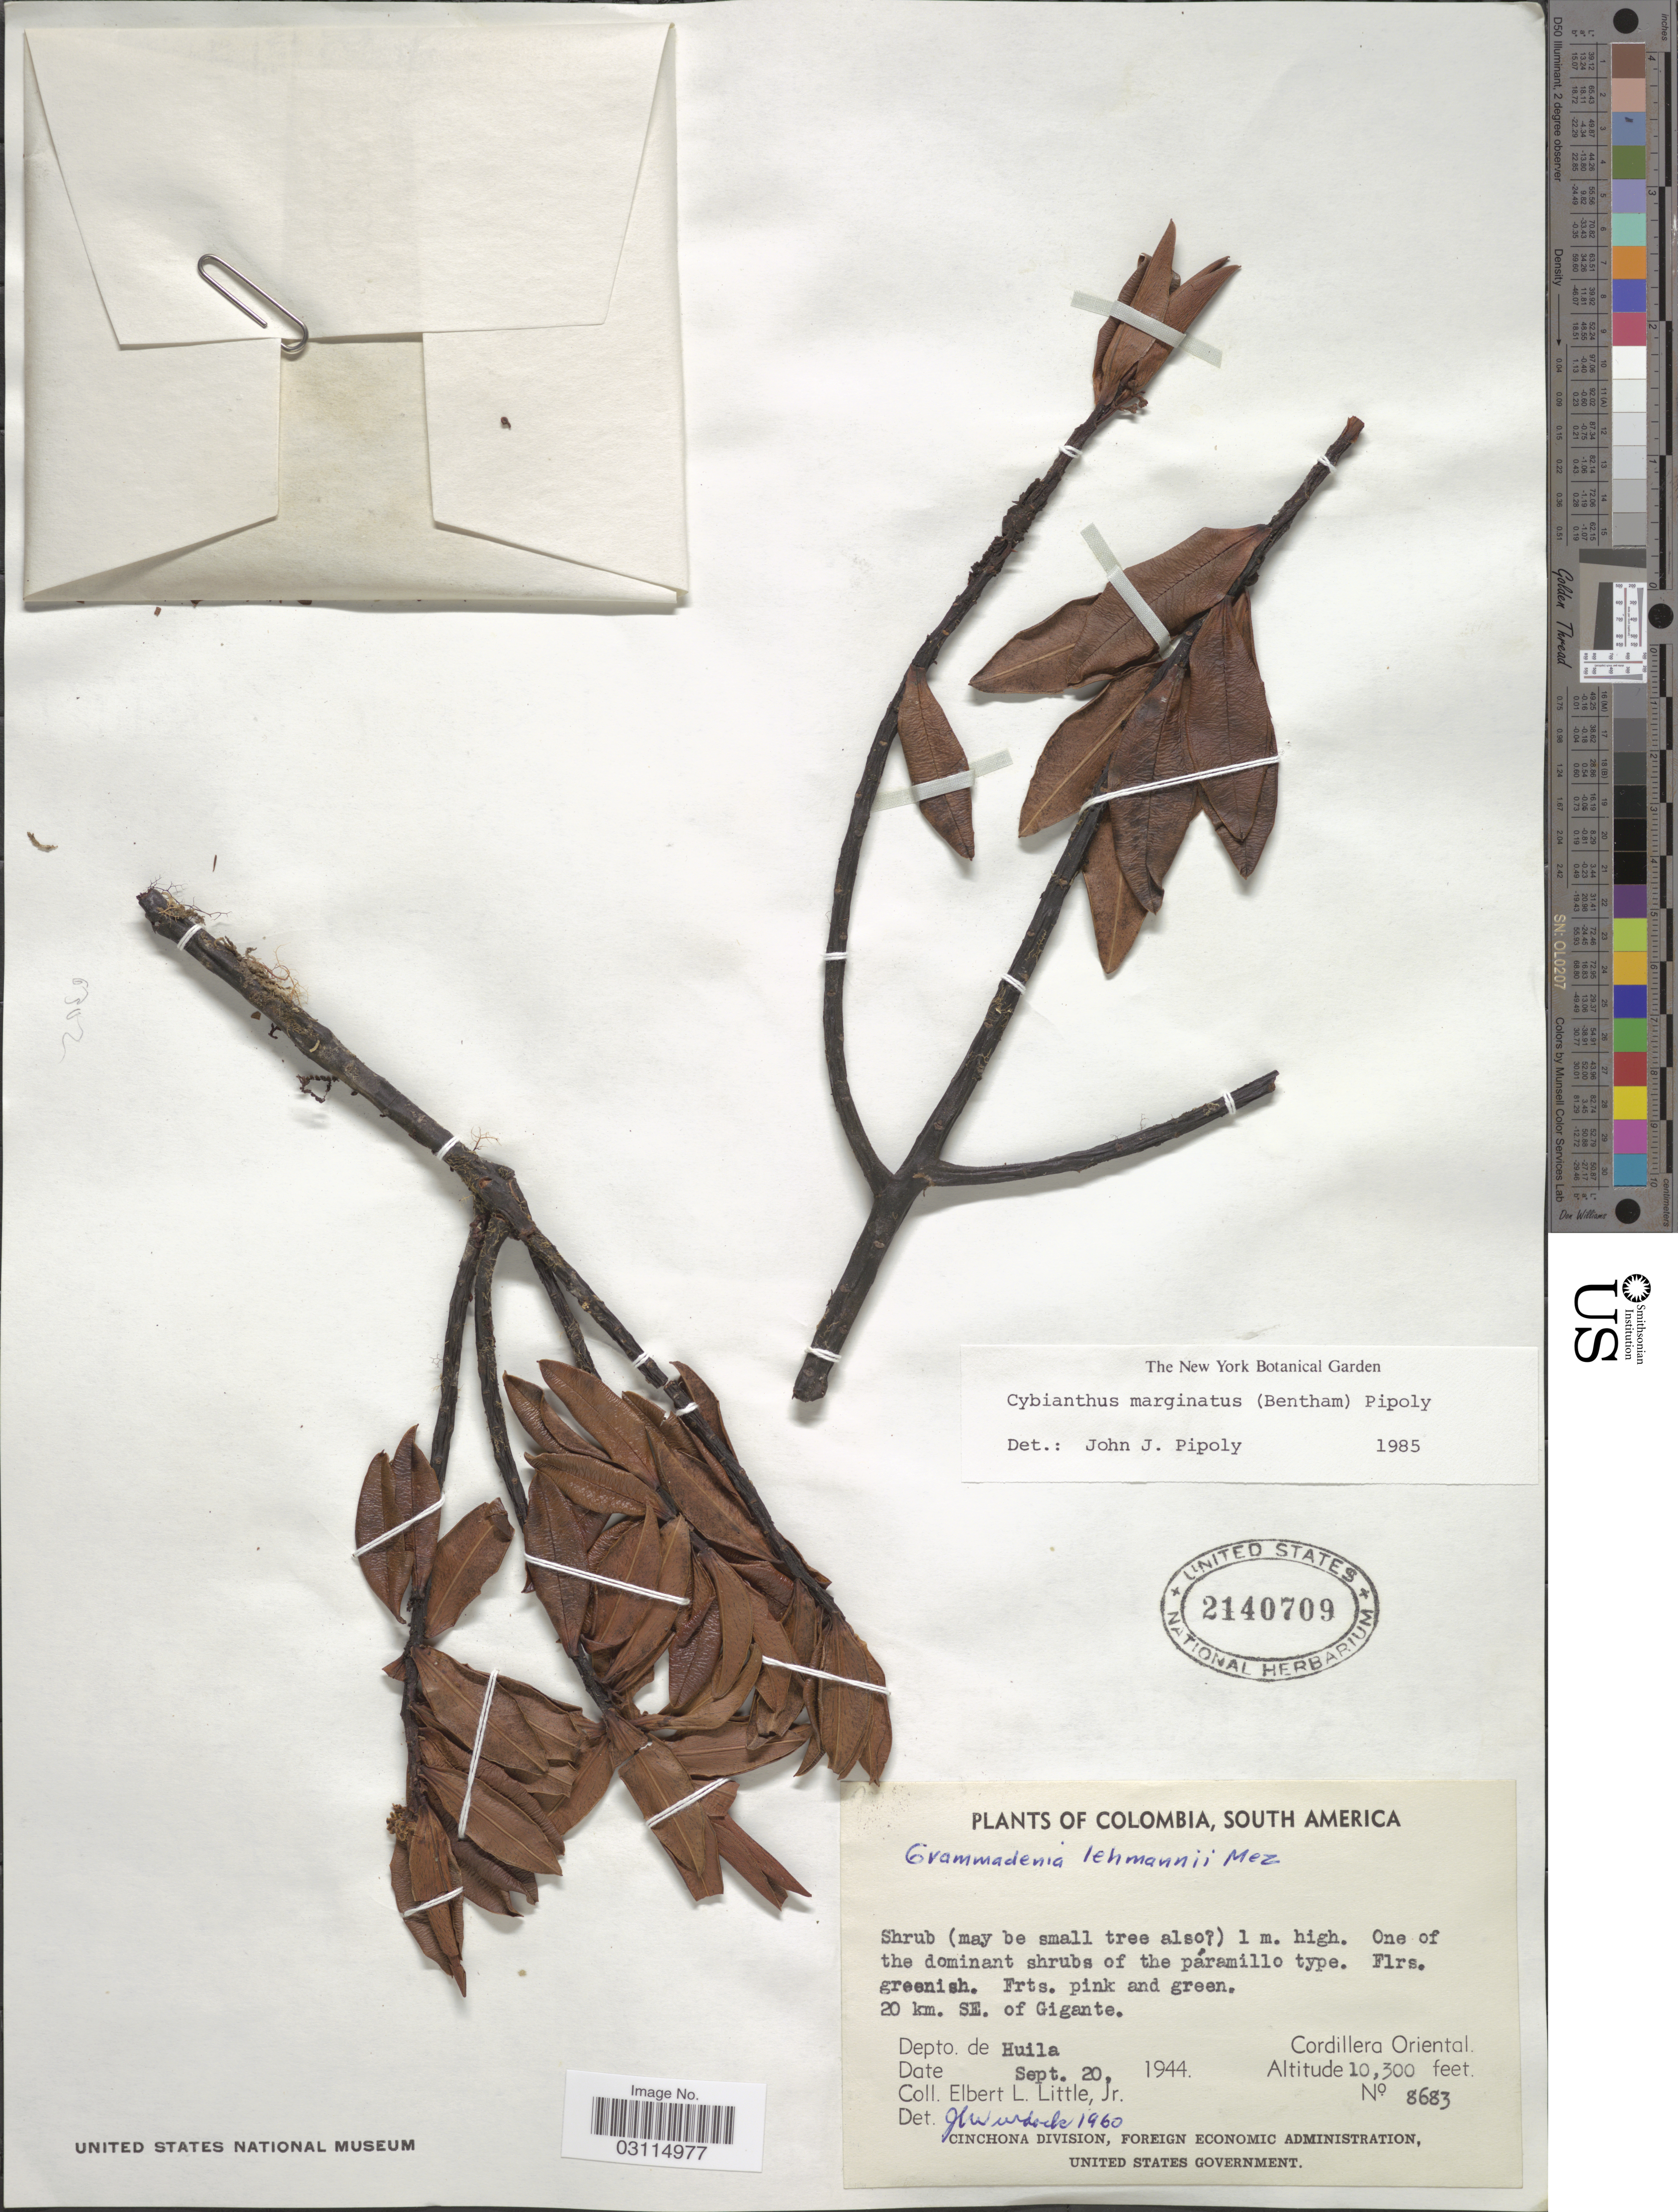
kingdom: Plantae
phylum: Tracheophyta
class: Magnoliopsida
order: Ericales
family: Primulaceae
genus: Cybianthus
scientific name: Cybianthus marginatus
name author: (Benth.) Pipoly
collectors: E. L. Little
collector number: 8683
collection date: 1944-09-20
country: Colombia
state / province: Huila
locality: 20 km. SE. of Gigante, Cordillera Oriental, Depto. de Huila.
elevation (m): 3139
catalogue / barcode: US 2140709